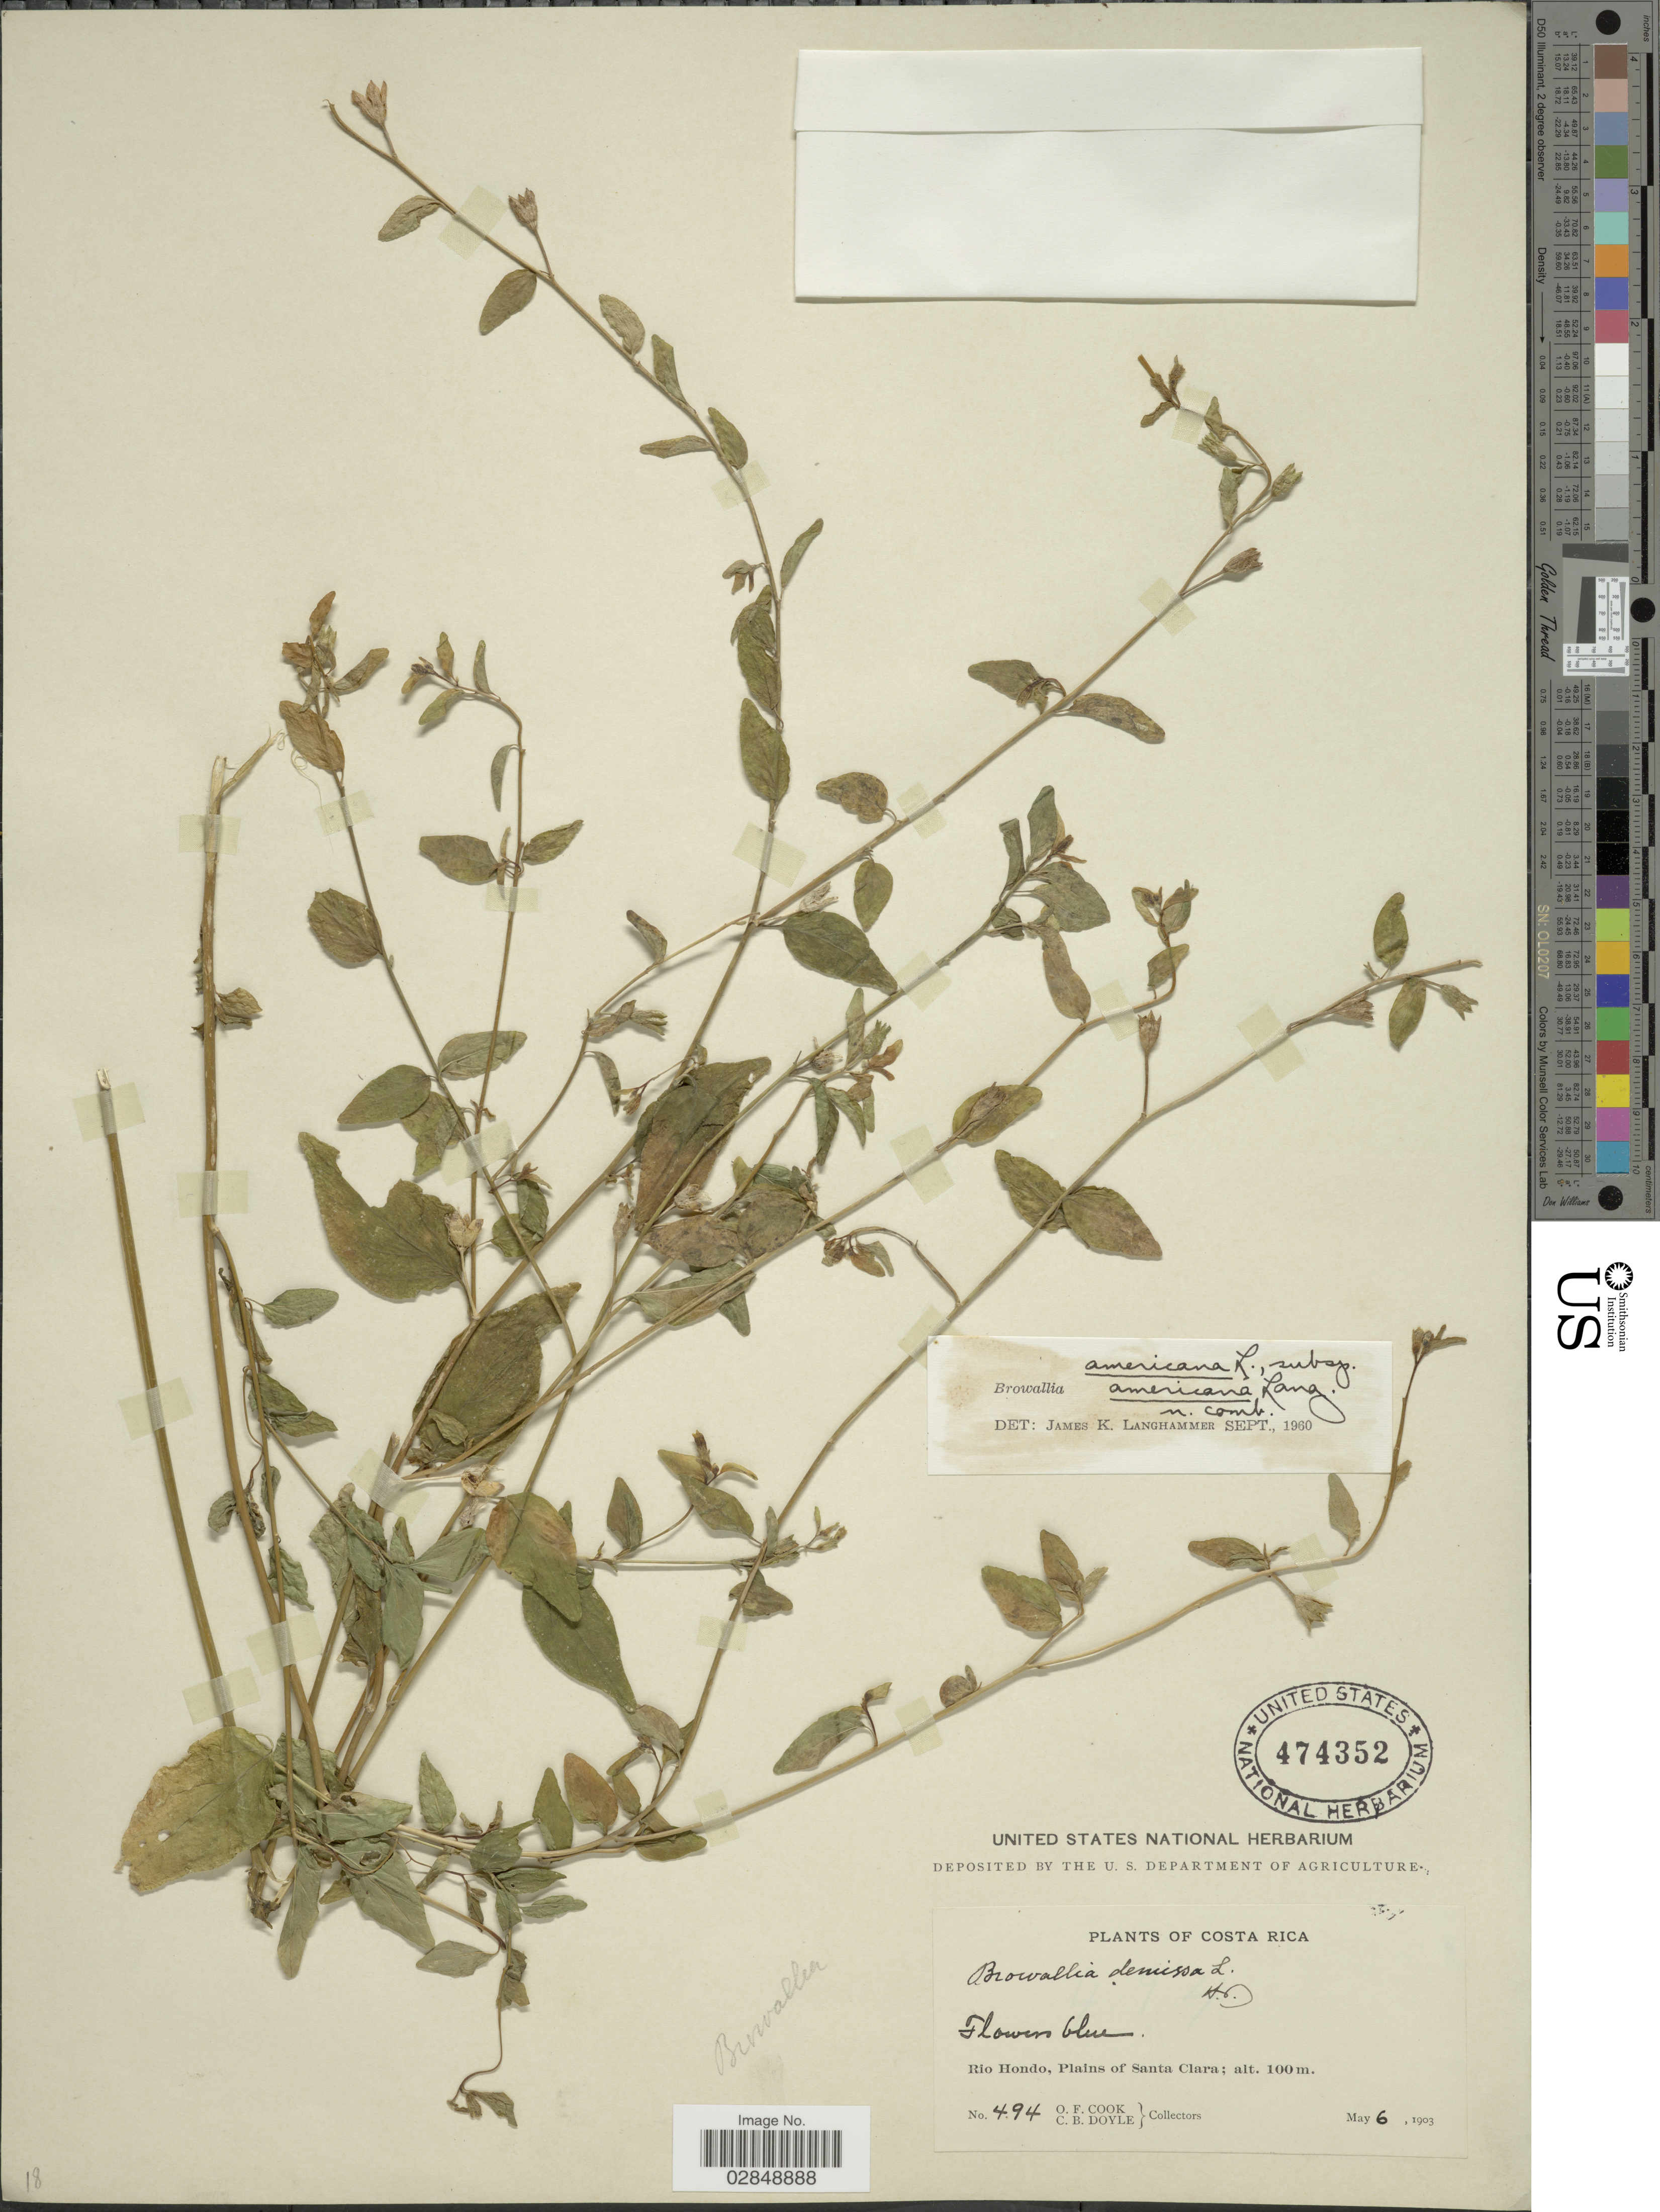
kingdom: Plantae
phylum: Tracheophyta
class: Magnoliopsida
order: Solanales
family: Solanaceae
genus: Browallia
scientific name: Browallia americana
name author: L.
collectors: O. F. Cook & C. Doyle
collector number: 494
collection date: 1903-05-06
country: Costa Rica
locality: Rio Hondo, Plains of Santa Clara.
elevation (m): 100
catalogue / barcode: US 474352